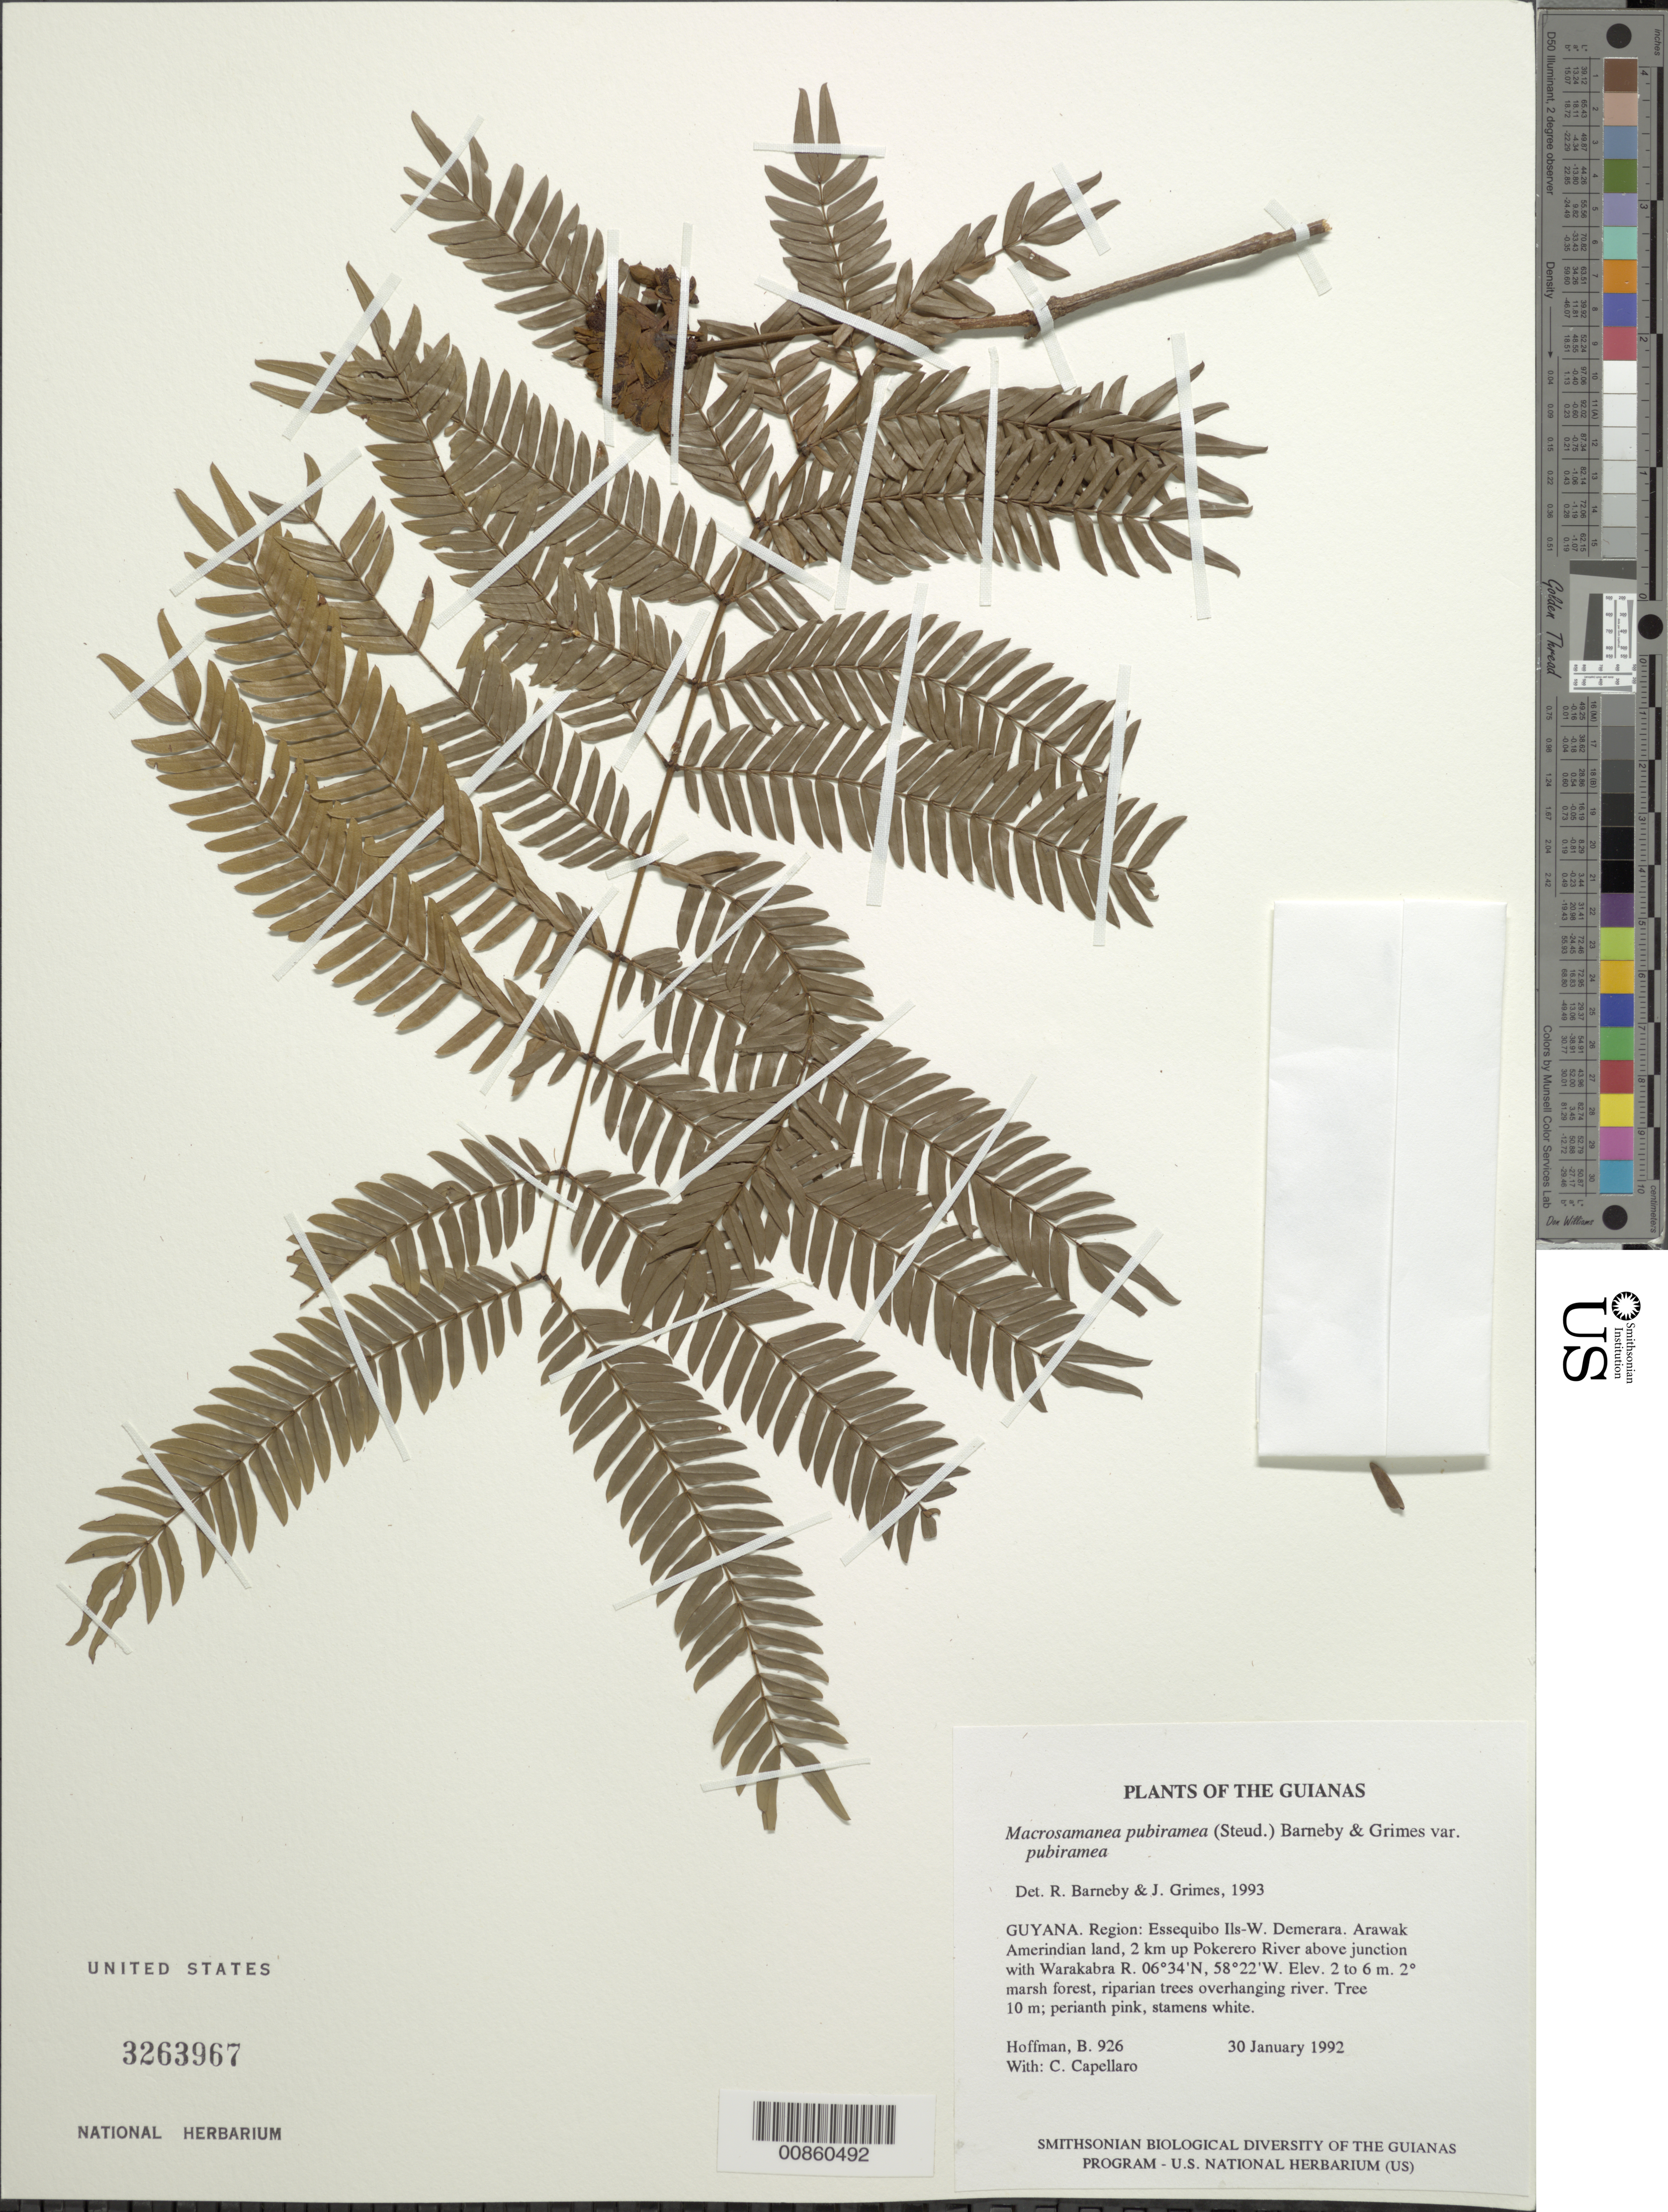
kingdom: Plantae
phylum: Tracheophyta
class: Magnoliopsida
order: Fabales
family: Fabaceae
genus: Macrosamanea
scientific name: Macrosamanea pubiramea var. pubiramea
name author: (Steud.) Barneby & J.W. Grimes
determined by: Barneby, R. C.; Grimes, J. W.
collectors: B. Hoffman & C. Capellaro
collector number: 926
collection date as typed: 30 January 1992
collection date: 1992-01-30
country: Guyana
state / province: Essequibo Isl-W. Demerara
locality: Arawak Amerindian land, 2 km up Pokerero River above junction with Warakabra River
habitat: Secondary marsh forest, riparian trees overhanging river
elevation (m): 2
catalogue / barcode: US 3263967